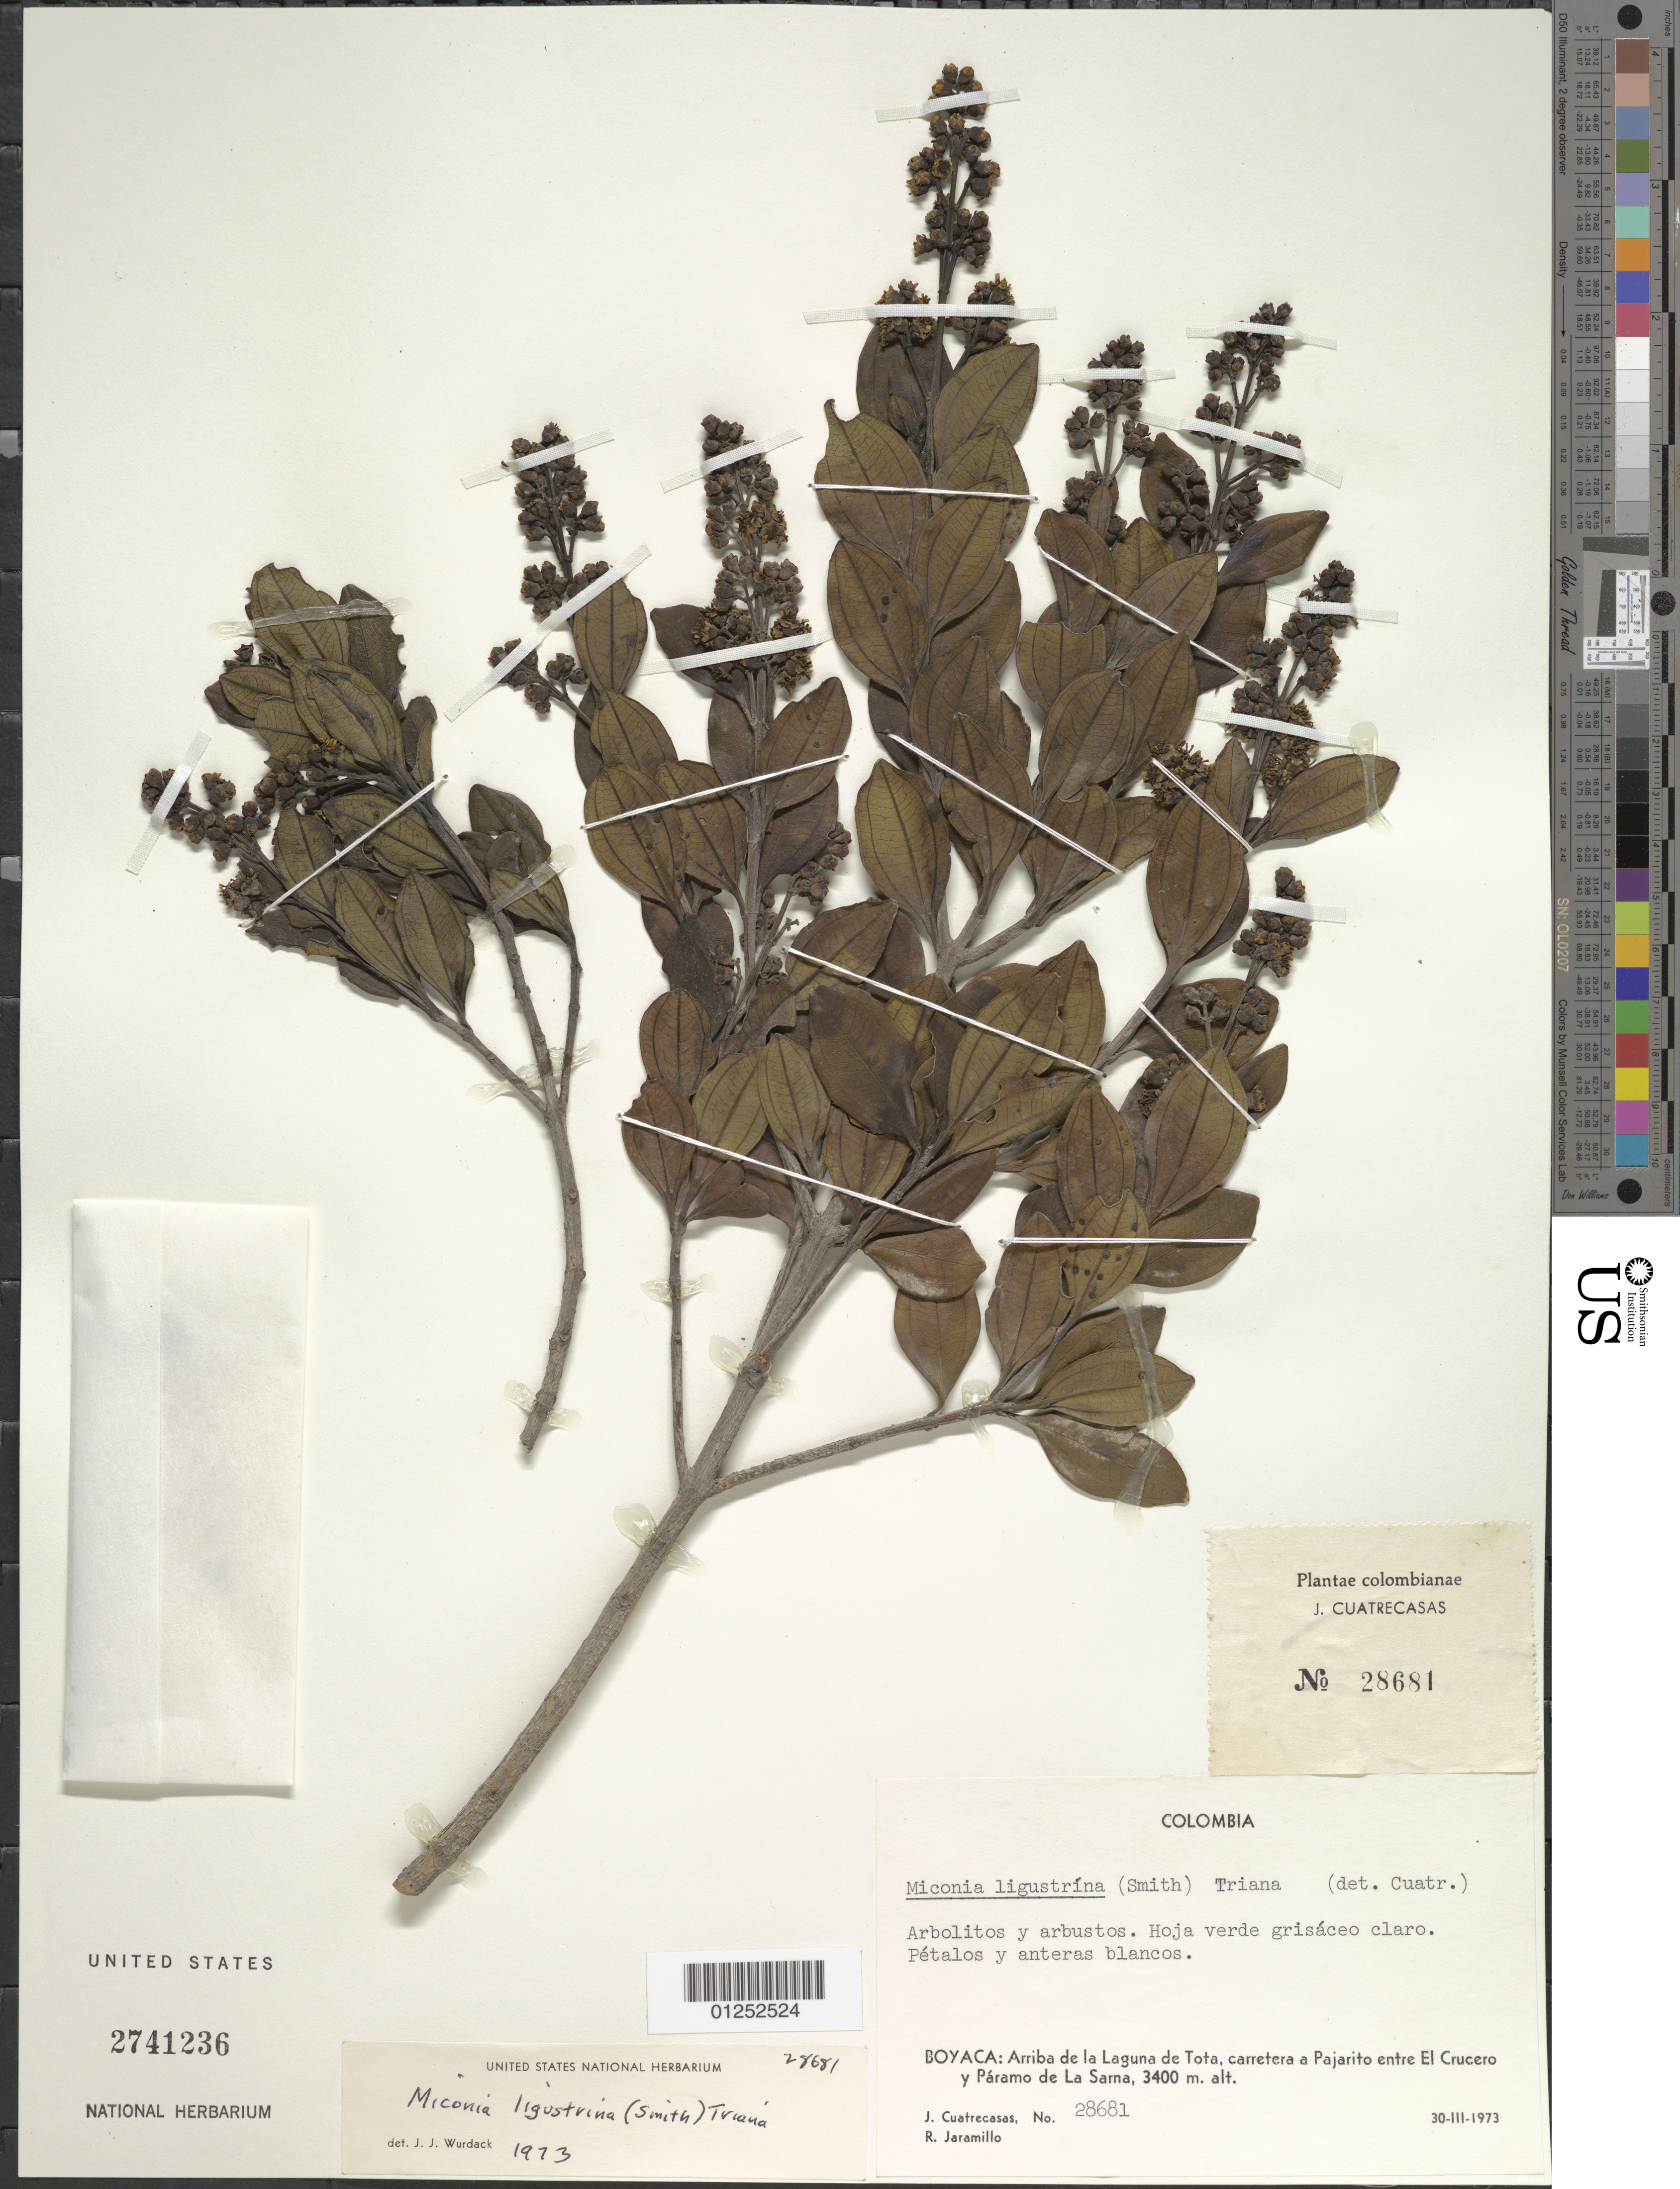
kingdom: Plantae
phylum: Tracheophyta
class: Magnoliopsida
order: Myrtales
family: Melastomataceae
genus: Miconia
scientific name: Miconia ligustrina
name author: (Sw.) Triana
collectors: J. Cuatrecasas & R. Jaramillo M.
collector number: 28681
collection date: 1973-03-30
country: Colombia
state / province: Boyacá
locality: Arriba de la Laguna de Tota, carretera a Pajarito entre El Crucero y Páramo de La Sarna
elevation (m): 3400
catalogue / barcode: US 2741236